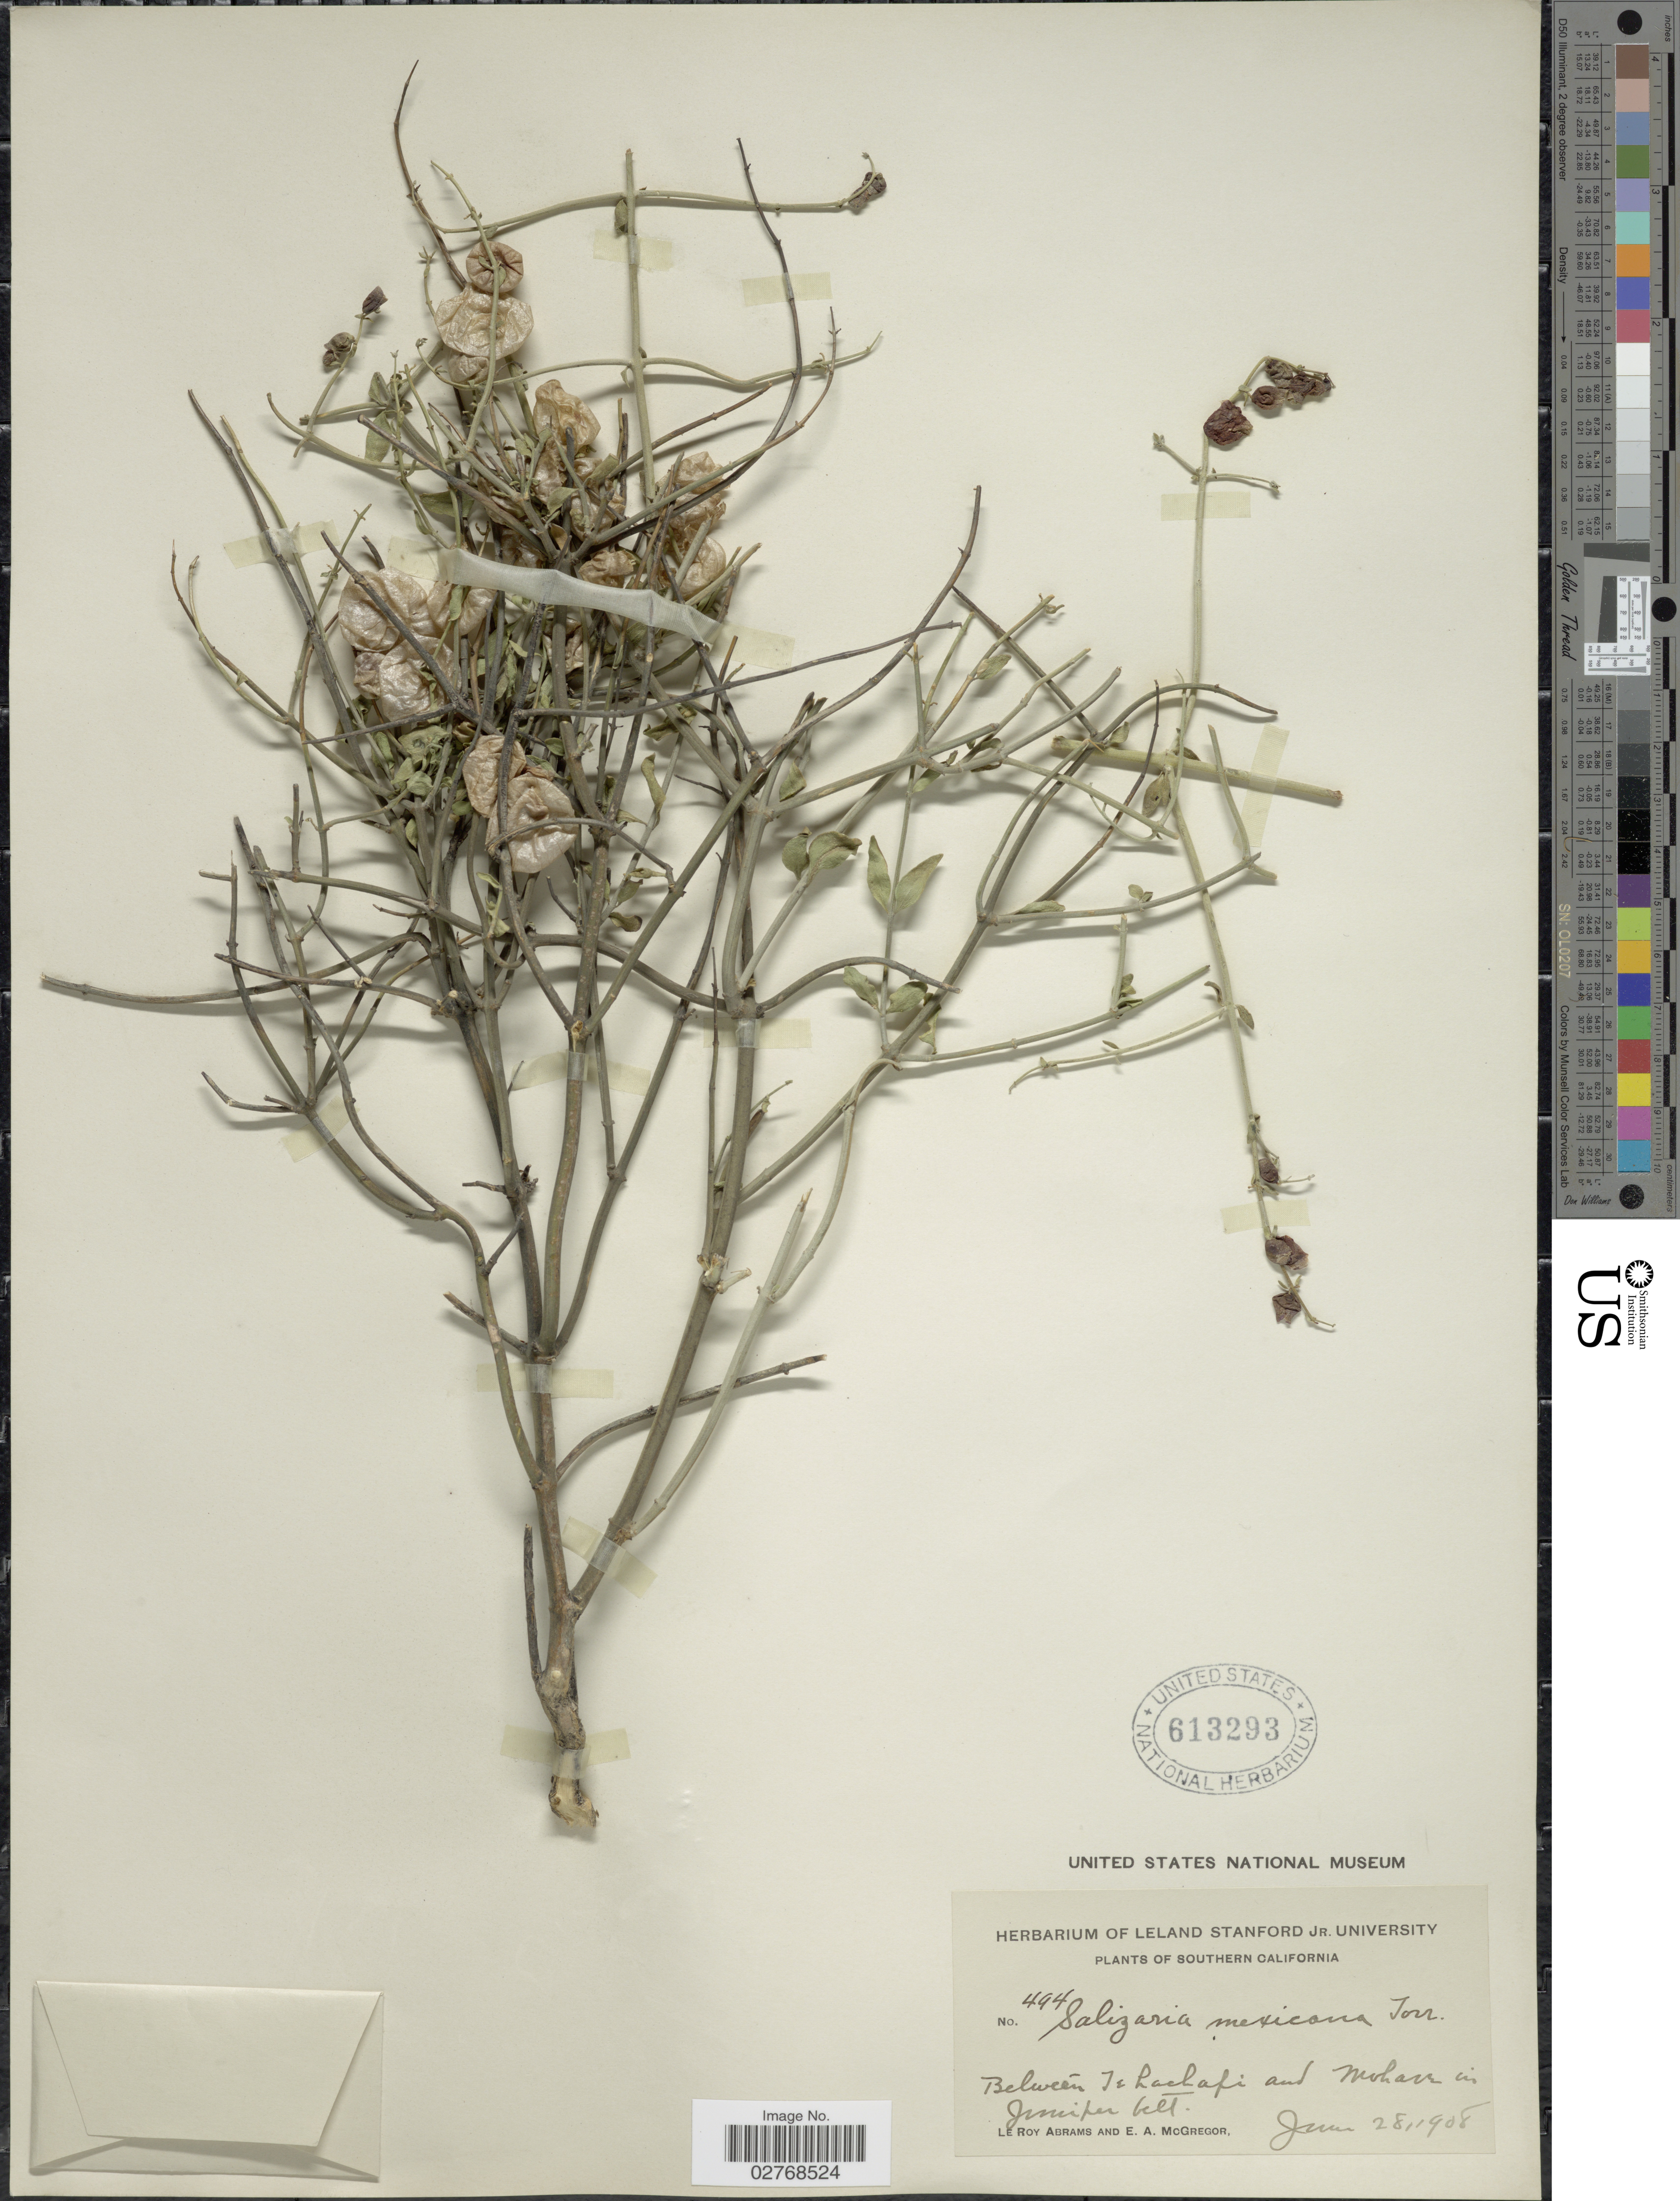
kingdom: Plantae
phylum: Tracheophyta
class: Magnoliopsida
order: Lamiales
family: Lamiaceae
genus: Scutellaria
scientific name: Scutellaria mexicana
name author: (Torr.) A.J. Paton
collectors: L. Abrams & E. A. McGregor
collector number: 494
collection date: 1908-06-28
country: United States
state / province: California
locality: Southern California. Between Tehachapi and Mohave in Juniper belt.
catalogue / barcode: US 613293